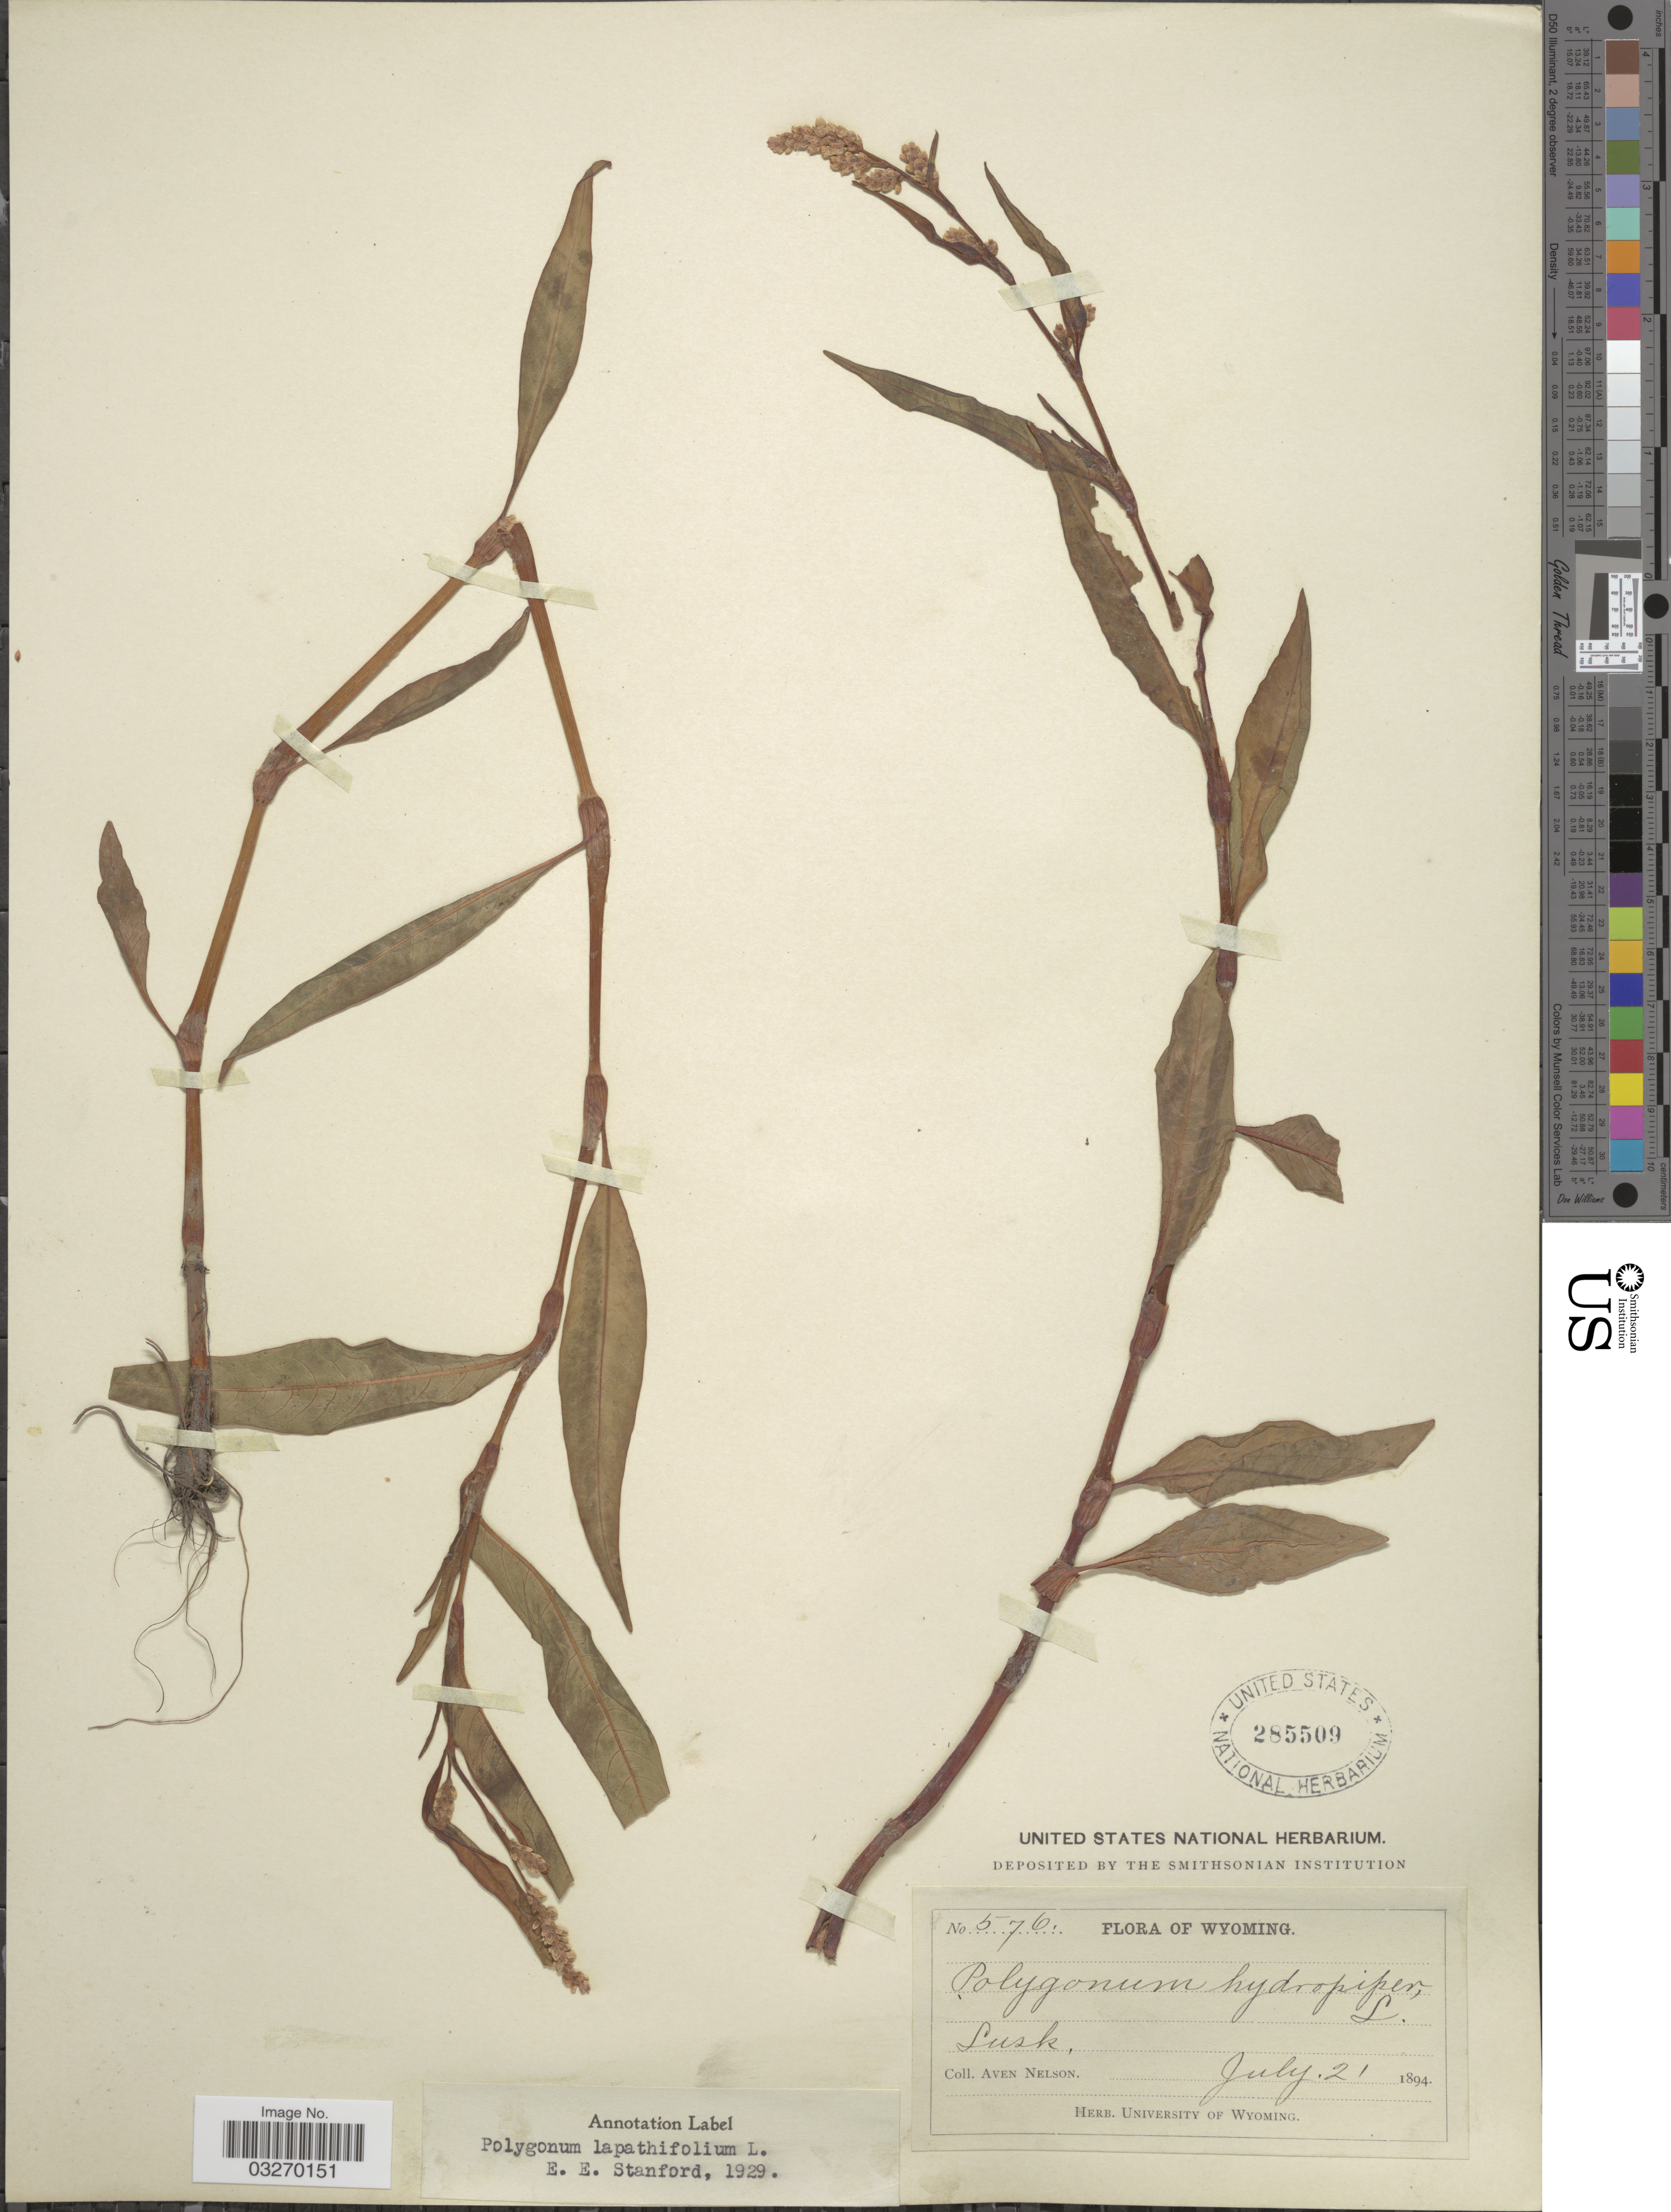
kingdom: Plantae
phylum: Tracheophyta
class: Magnoliopsida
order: Caryophyllales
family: Polygonaceae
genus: Persicaria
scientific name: Persicaria lapathifolia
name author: (L.) Delarbre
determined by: Atha, D. E.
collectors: A. Nelson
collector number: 576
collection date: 1894-07-21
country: United States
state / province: Wyoming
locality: Lusk.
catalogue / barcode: US 285509